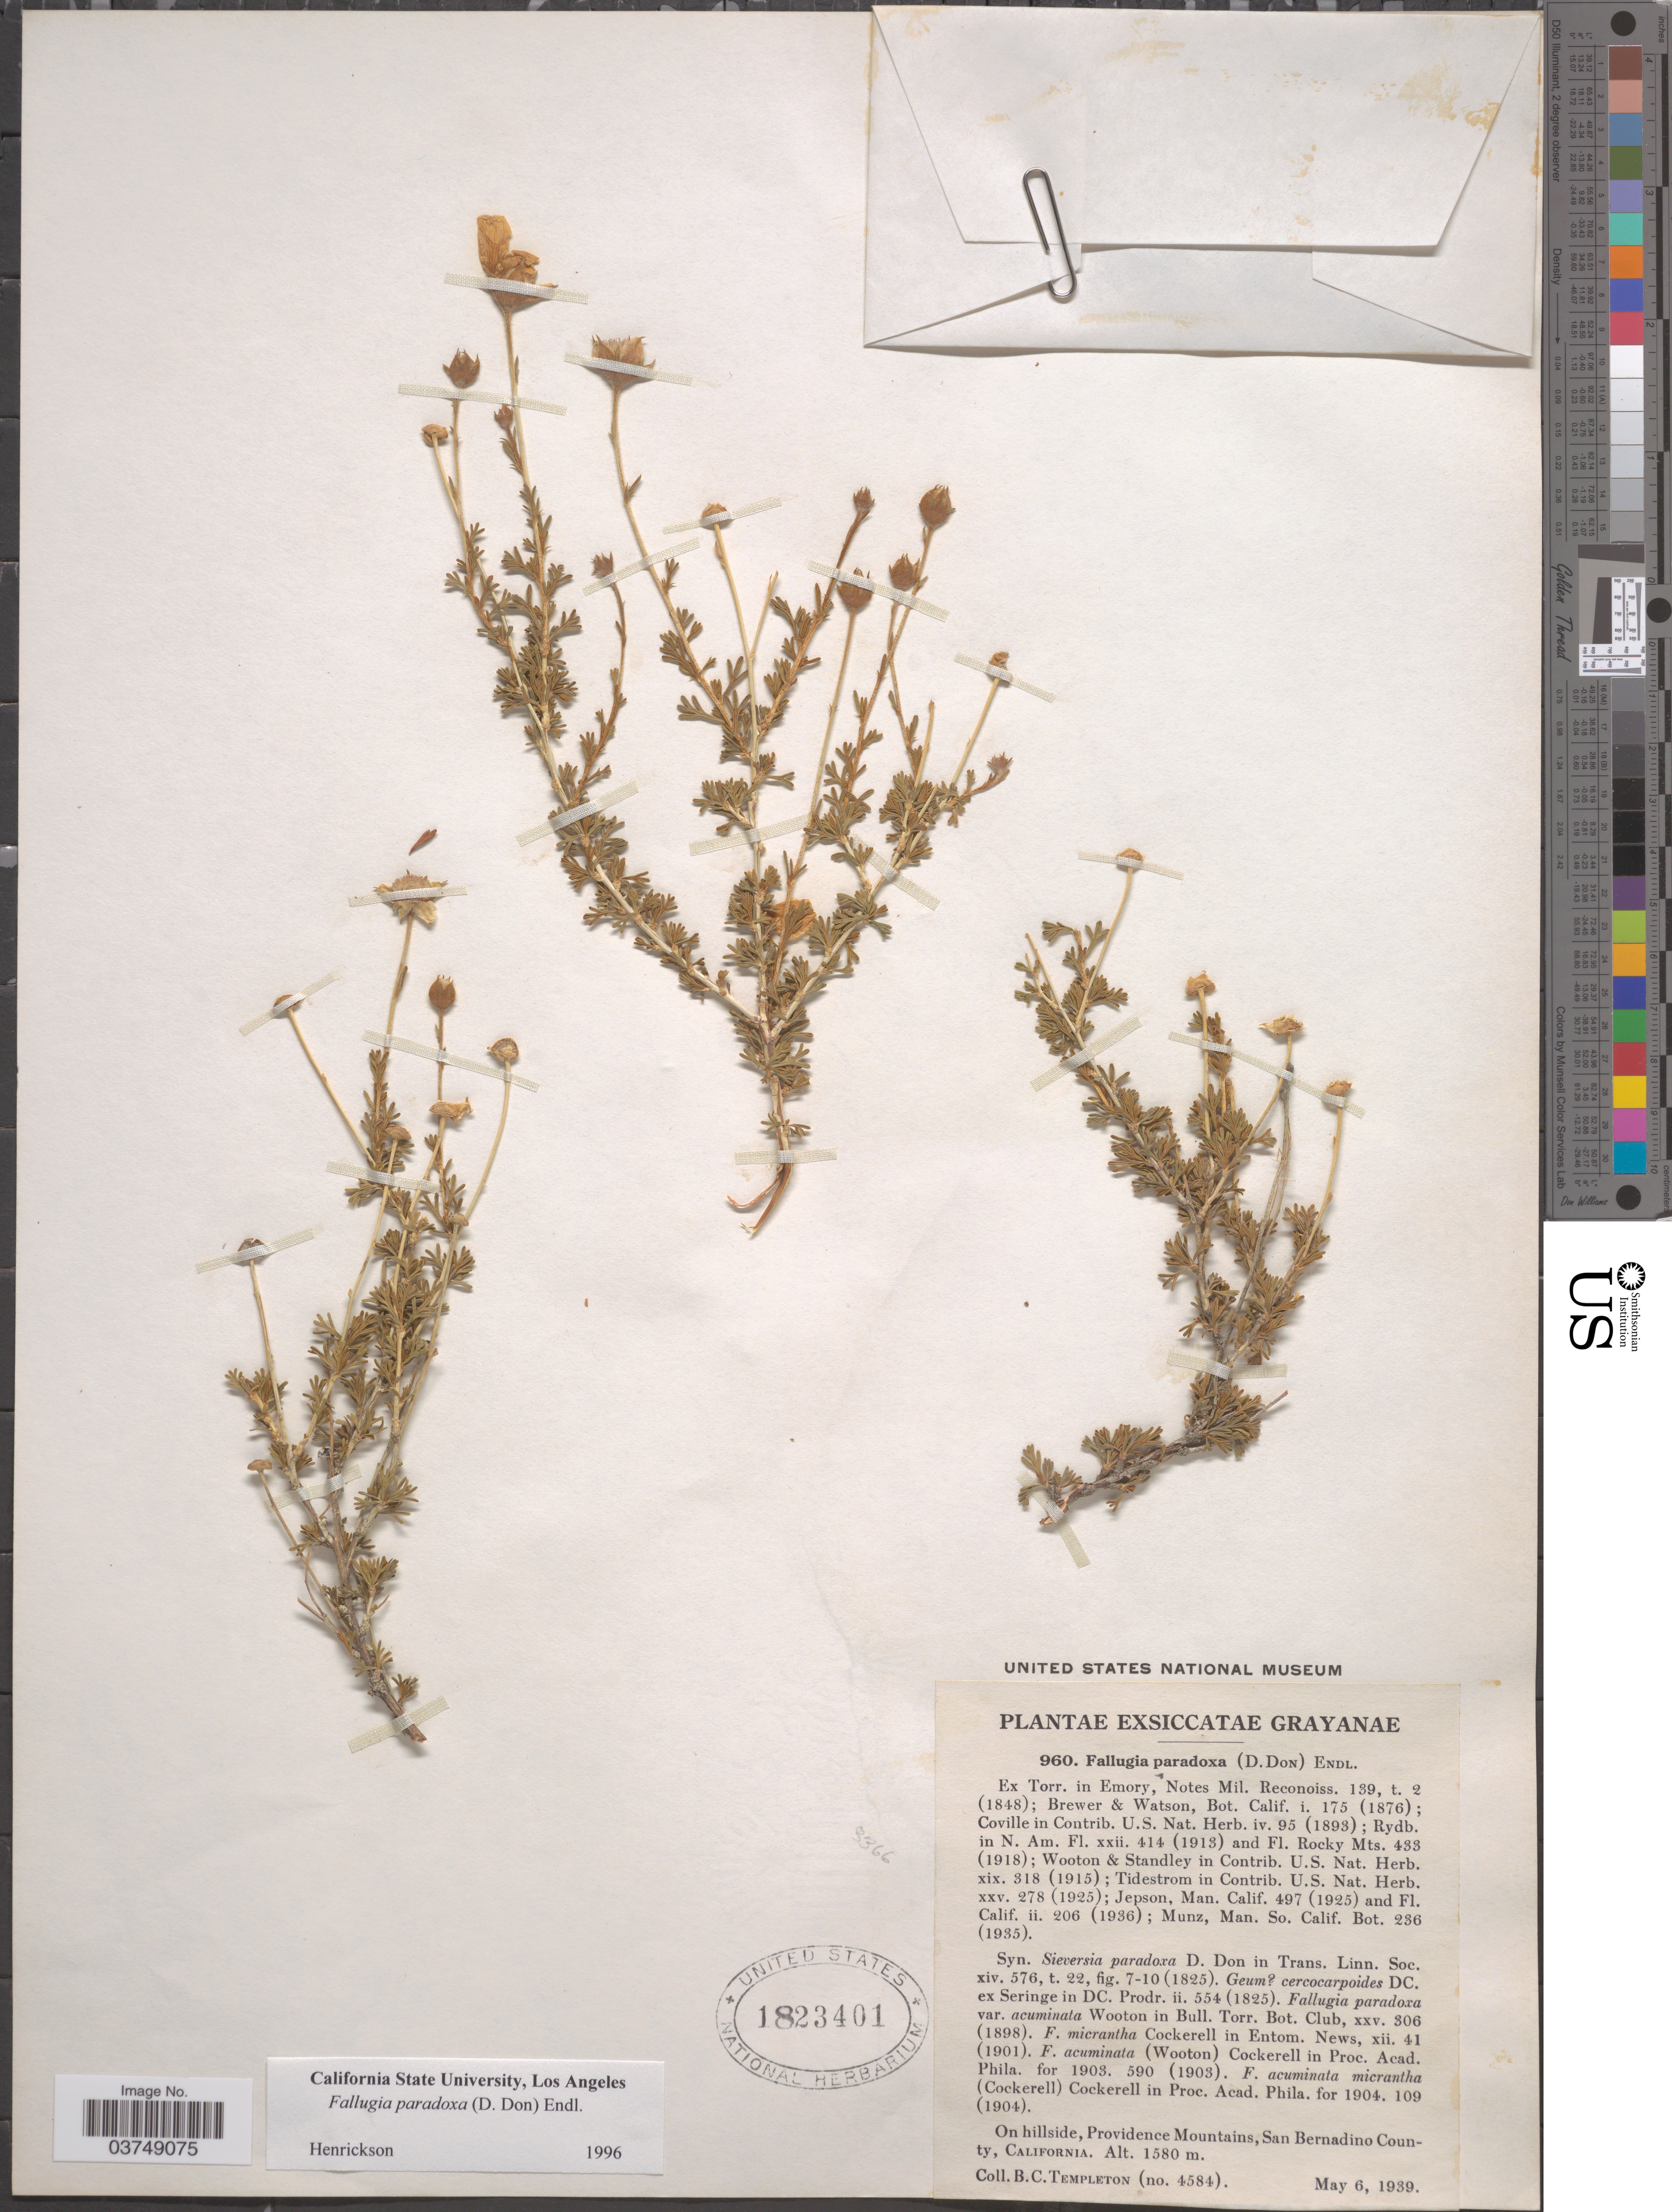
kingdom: Plantae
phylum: Tracheophyta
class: Magnoliopsida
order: Rosales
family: Rosaceae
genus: Fallugia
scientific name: Fallugia paradoxa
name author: (D. Don ex Tilloch & T. Taylor) Endl. ex Torr.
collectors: B. Templeton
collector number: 4584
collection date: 1939-05-06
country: United States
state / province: California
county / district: San Bernardino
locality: On hillside, Providence Mountains, San Bernadino County.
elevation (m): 1580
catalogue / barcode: US 1823401